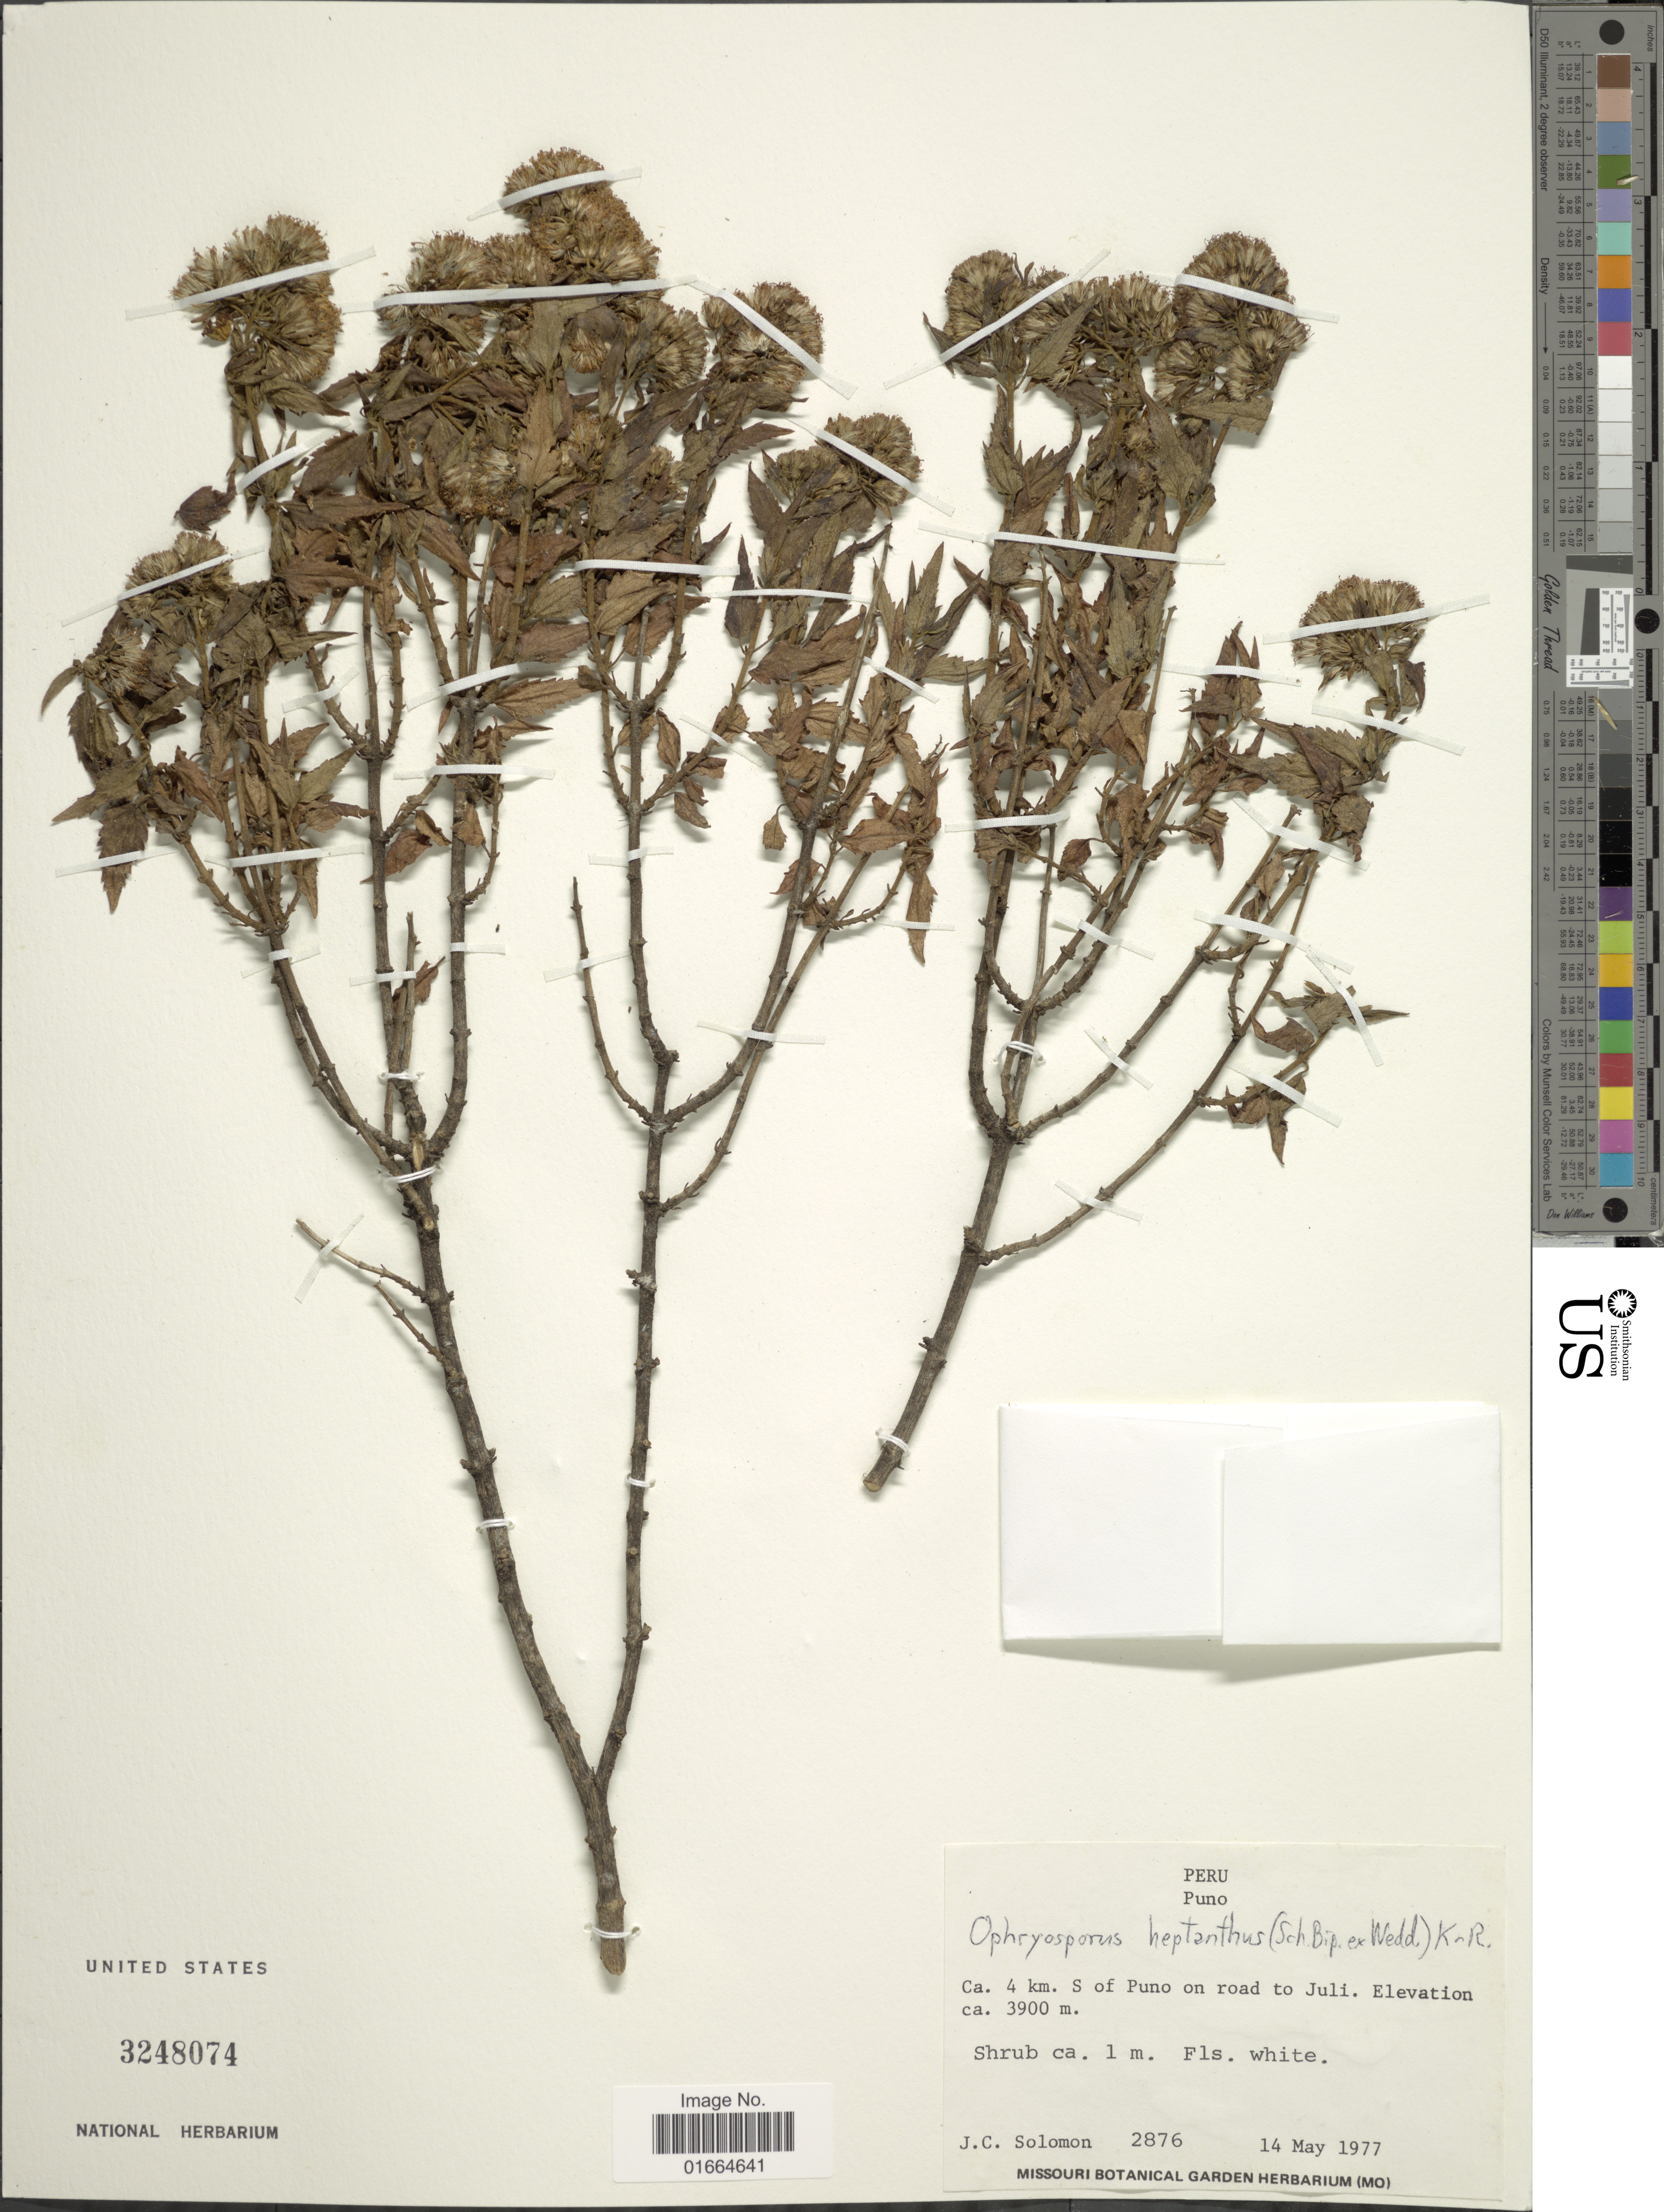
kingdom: Plantae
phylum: Tracheophyta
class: Magnoliopsida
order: Asterales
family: Asteraceae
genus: Ophryosporus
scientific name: Ophryosporus heptanthus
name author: (Sch. Bip. ex Wedd.) R.M. King & H. Rob.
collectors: J. C. Solomon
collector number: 2876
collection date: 1977-05-14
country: Peru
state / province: Puno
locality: Puno, 4 km. S of Puna on road to Juli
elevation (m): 3900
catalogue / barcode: US 3248074